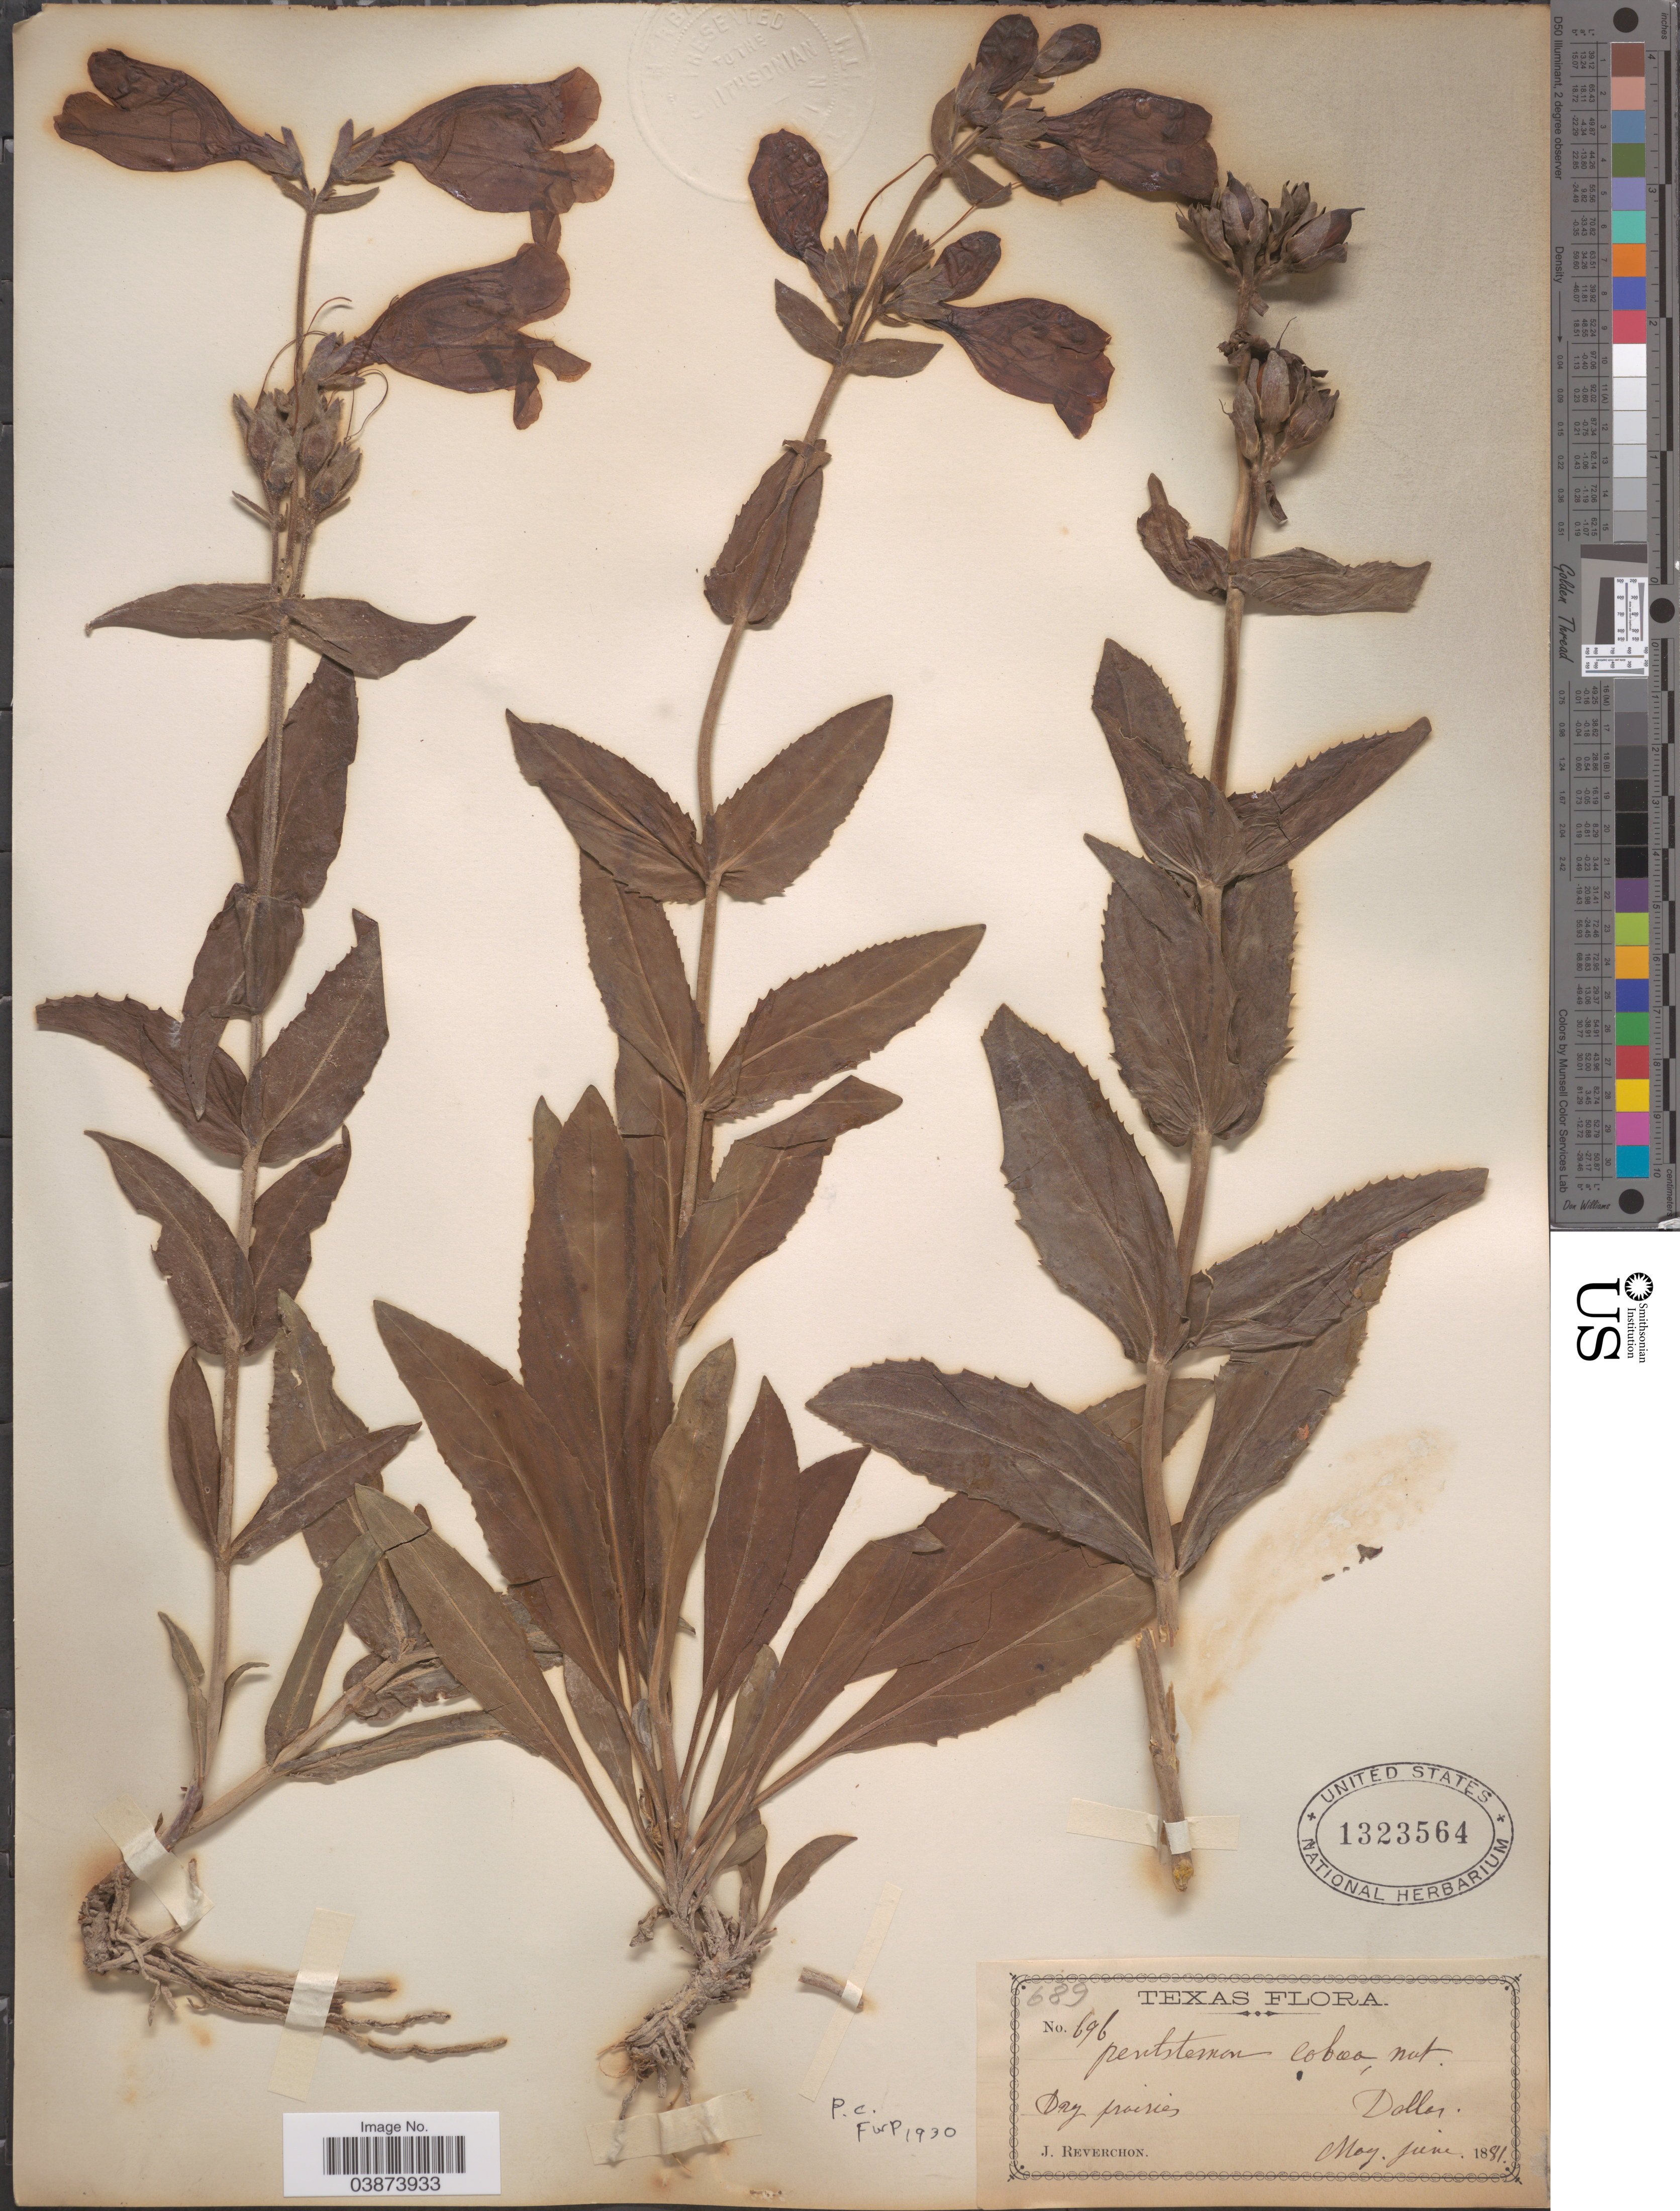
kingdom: Plantae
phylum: Tracheophyta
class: Magnoliopsida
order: Lamiales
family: Plantaginaceae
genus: Penstemon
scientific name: Penstemon cobaea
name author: (Nutt.)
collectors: J. Reverchon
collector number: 696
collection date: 1881-05/1881-06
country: United States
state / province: Texas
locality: Dallas.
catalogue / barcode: US 1323564